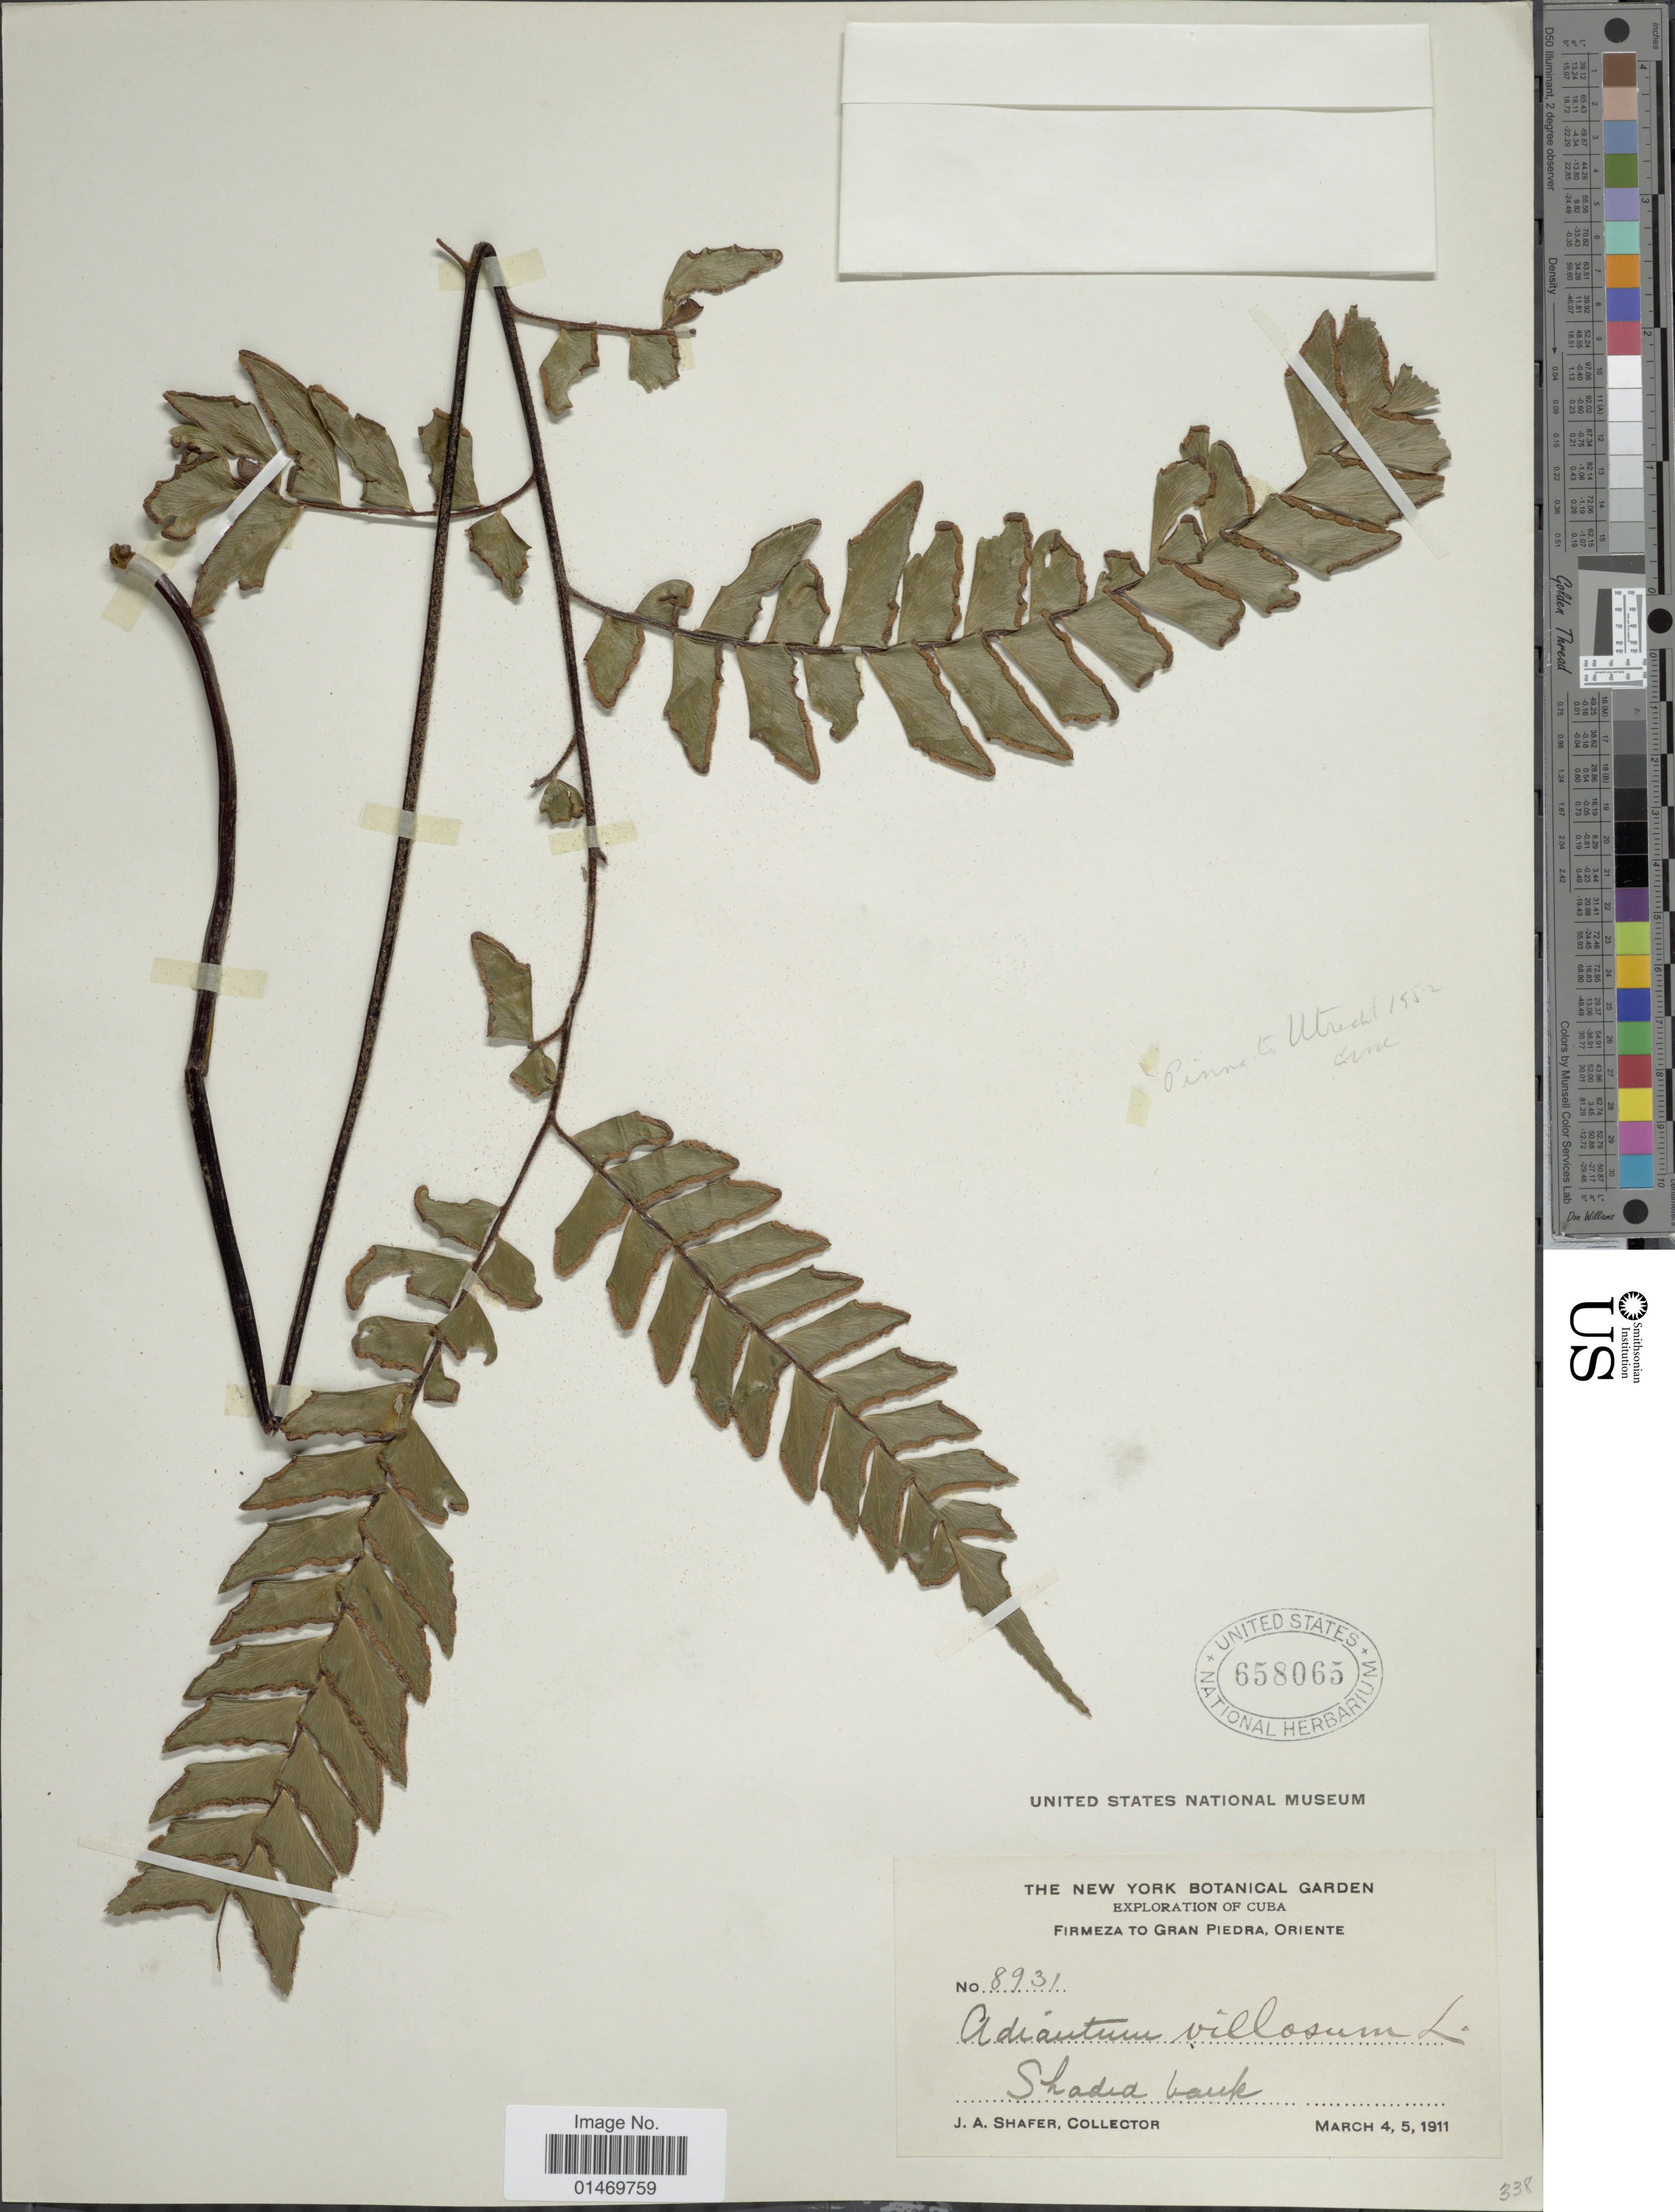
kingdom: Plantae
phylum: Tracheophyta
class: Polypodiopsida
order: Polypodiales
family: Pteridaceae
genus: Adiantum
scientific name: Adiantum villosum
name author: L.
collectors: J. A. Shafer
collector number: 8931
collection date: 1911-03-04/1911-03-05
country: Cuba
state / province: Oriente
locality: Cuba, Firmeza to Gran Piedra, Shadia kauk.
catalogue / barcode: US 658065